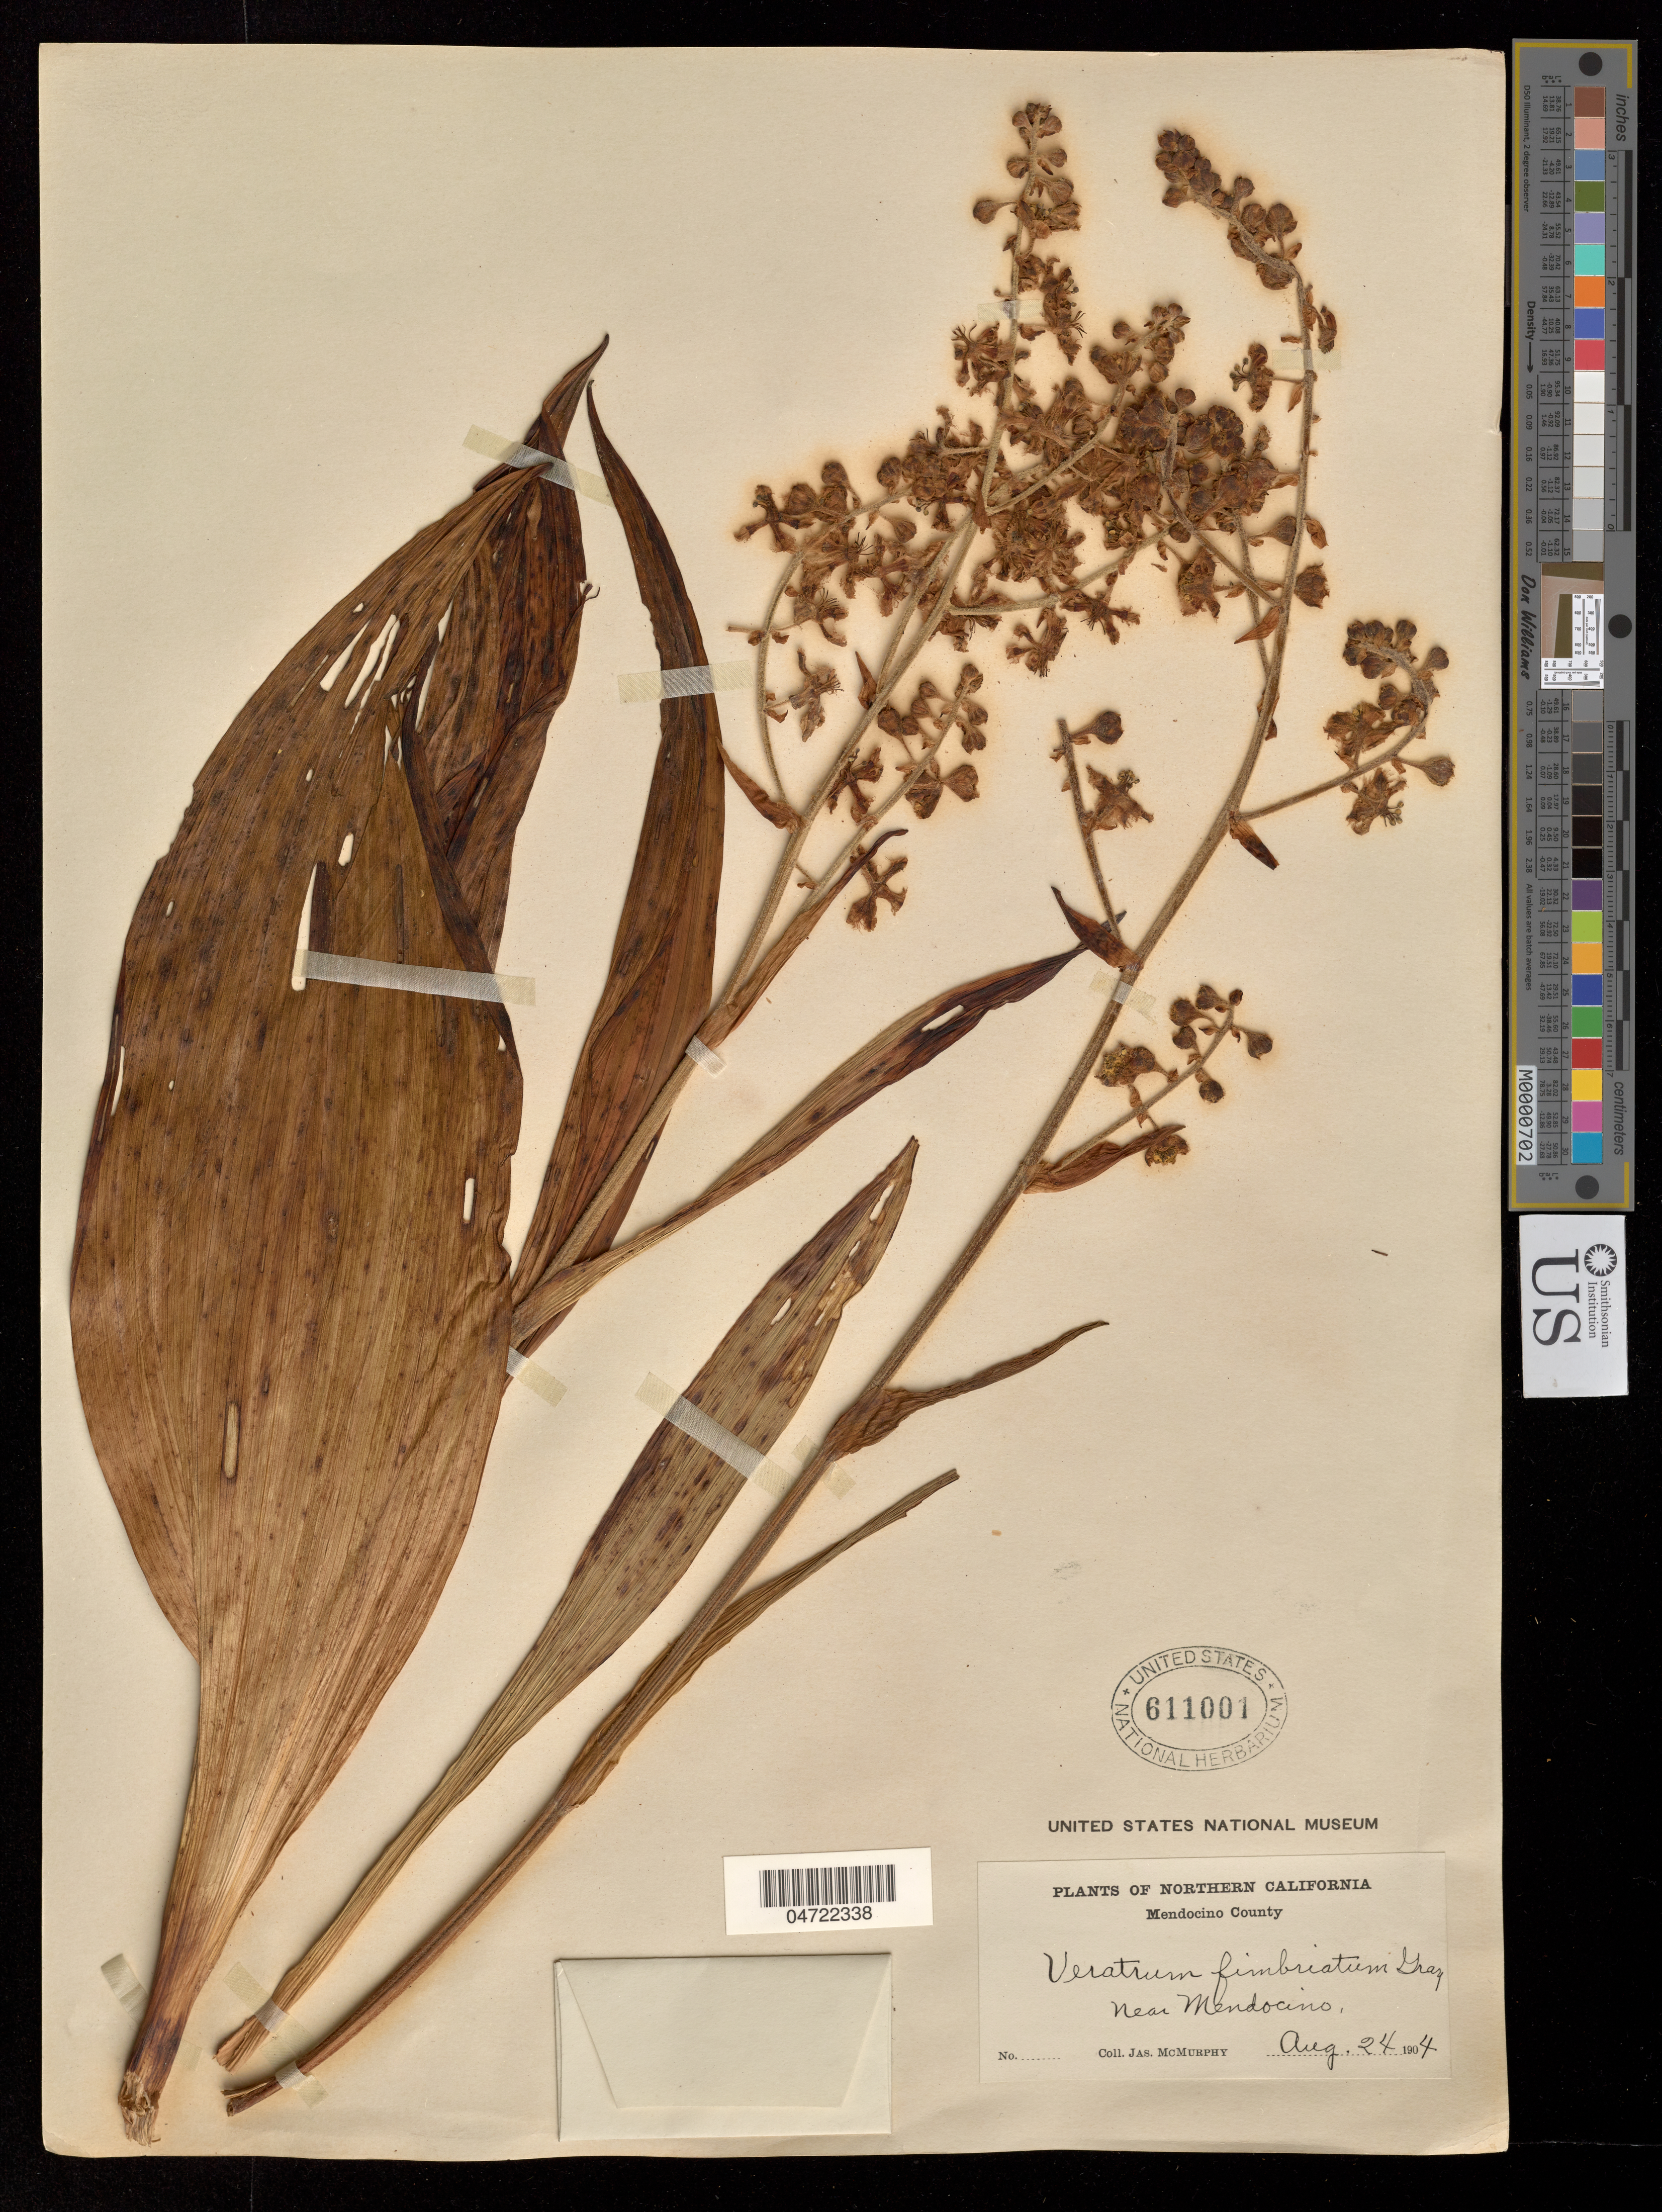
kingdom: Plantae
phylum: Tracheophyta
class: Liliopsida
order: Liliales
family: Melanthiaceae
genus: Veratrum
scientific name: Veratrum fimbriatum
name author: A. Gray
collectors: J. McMurphy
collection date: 1904-08-24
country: United States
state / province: California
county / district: Mendocino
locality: Near Medocino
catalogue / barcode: US 611001